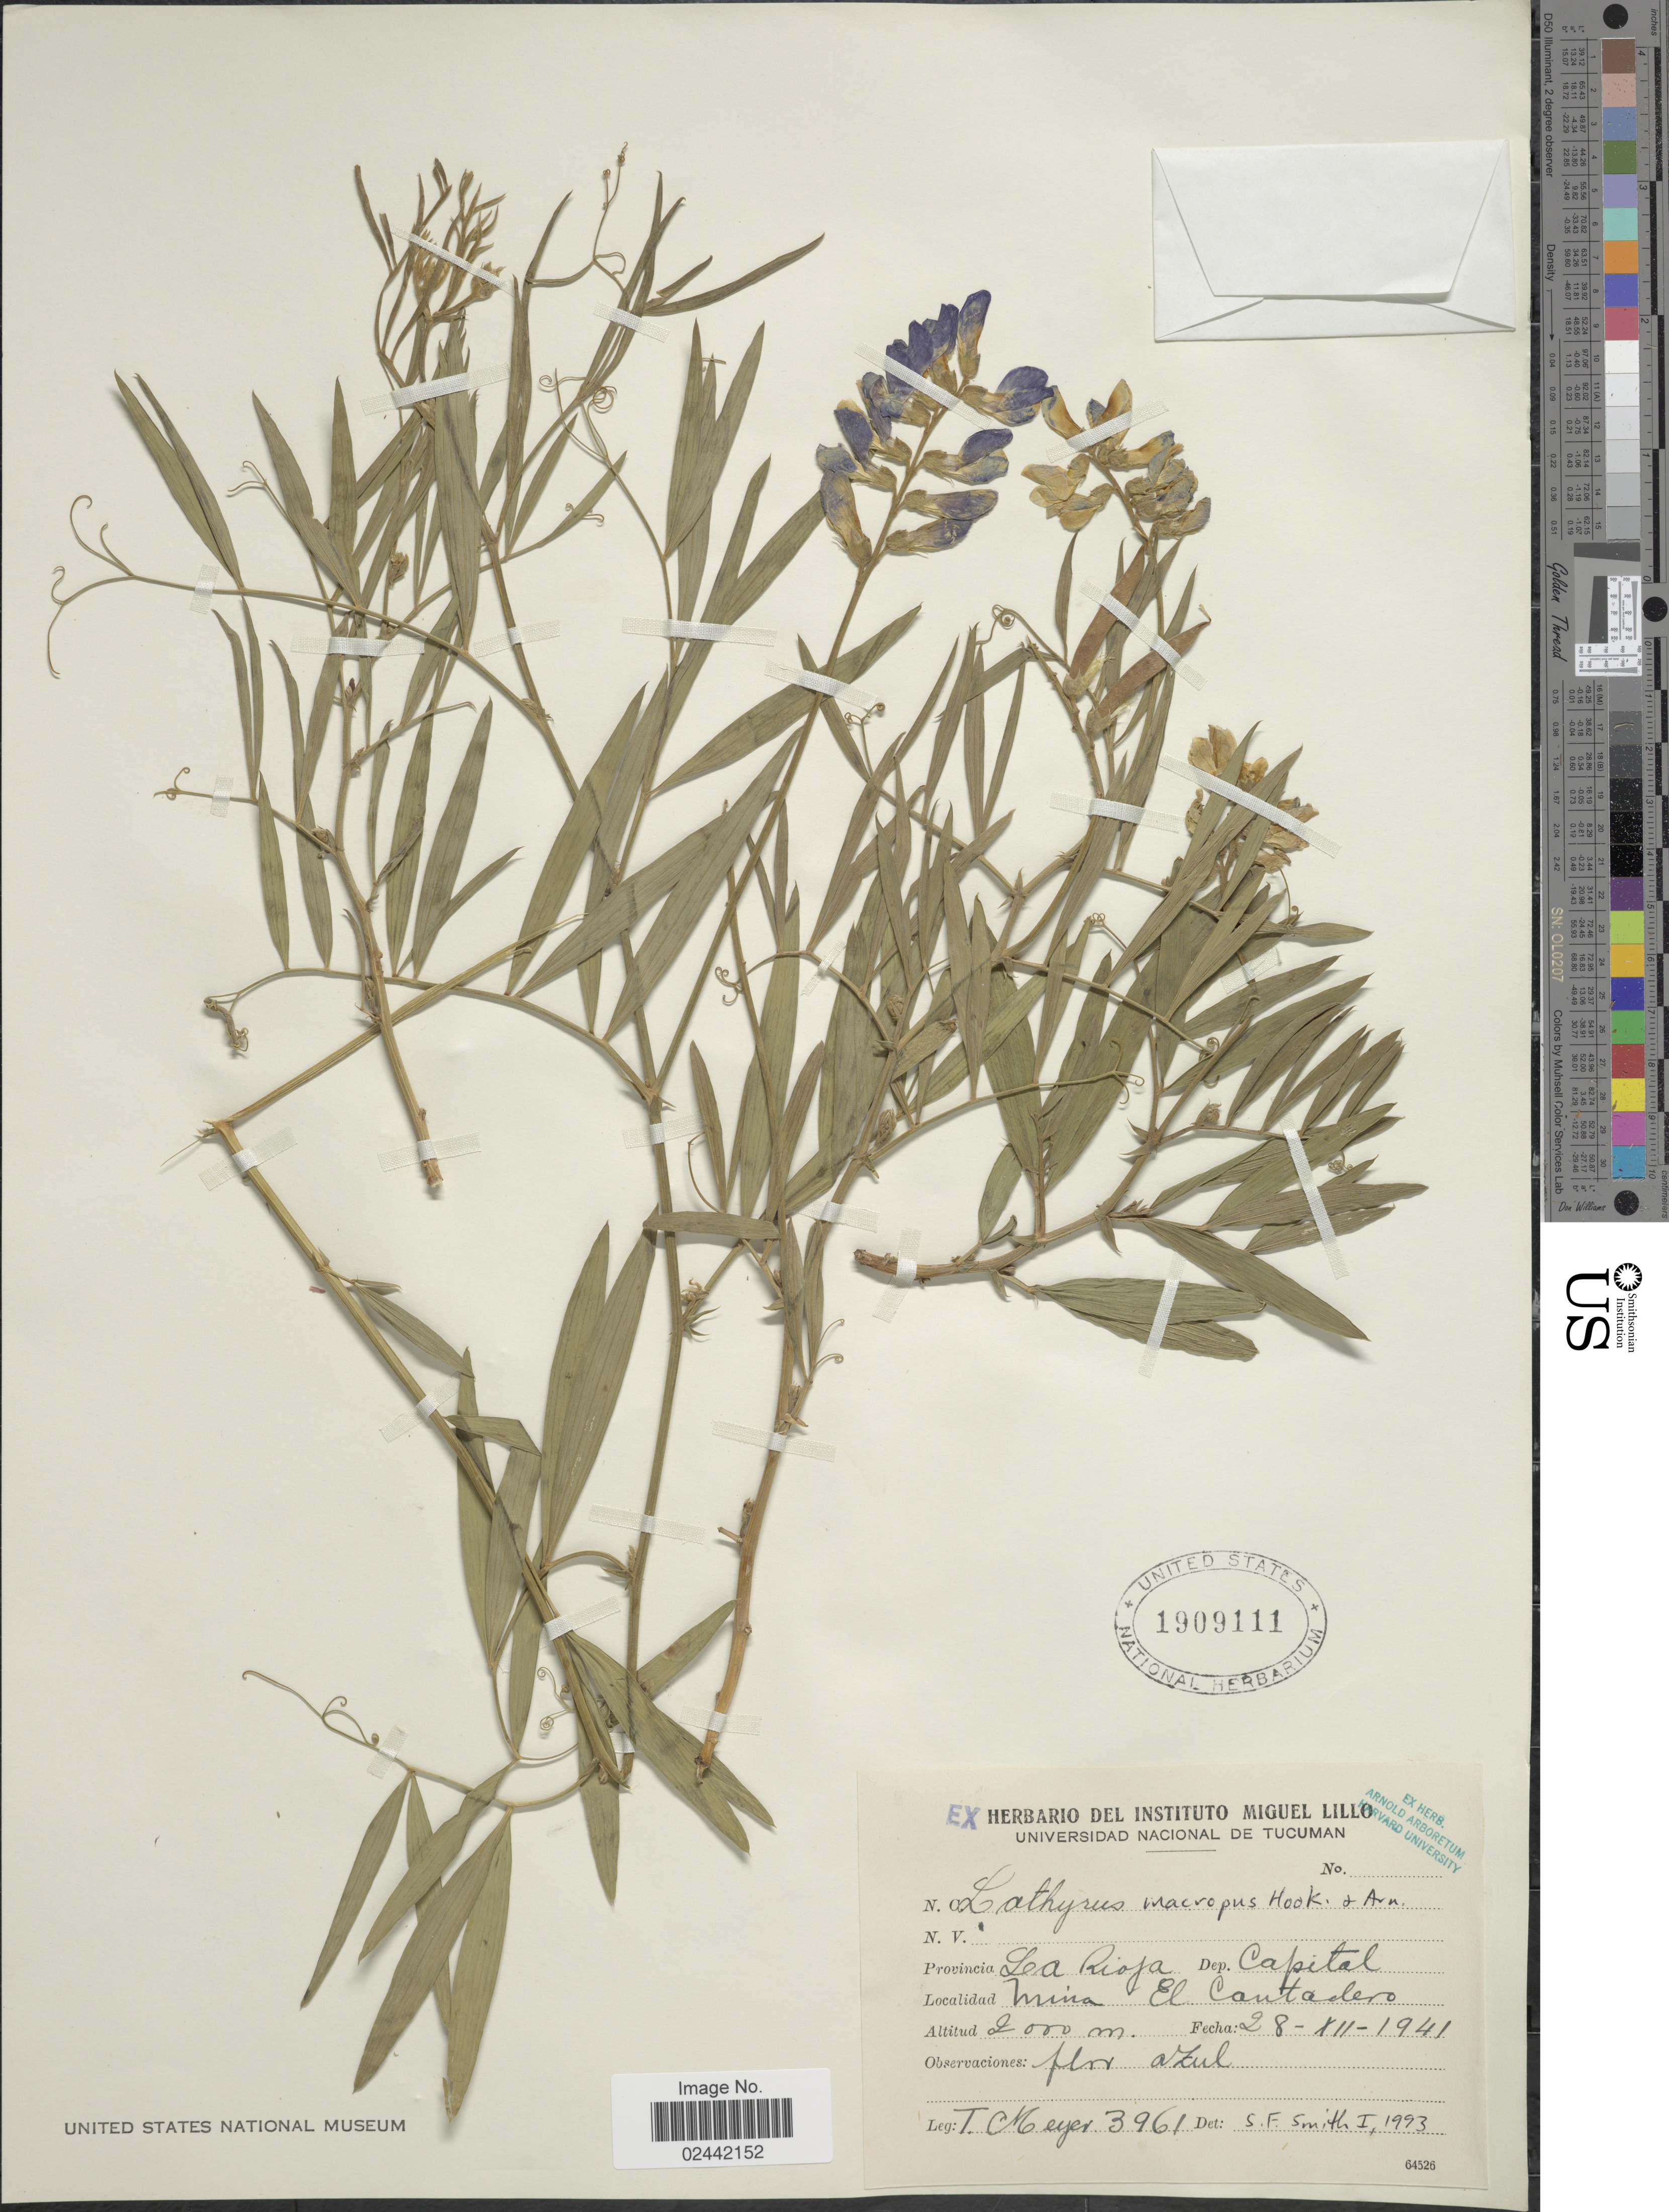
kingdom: Plantae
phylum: Tracheophyta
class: Magnoliopsida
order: Fabales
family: Fabaceae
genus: Lathyrus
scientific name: Lathyrus macropus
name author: Hook. & Arn.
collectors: T. Meyer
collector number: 3961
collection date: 1941-12-28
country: Argentina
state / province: La Rioja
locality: Dep. Capital. Mina El Cantadero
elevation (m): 2000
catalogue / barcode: US 1909111